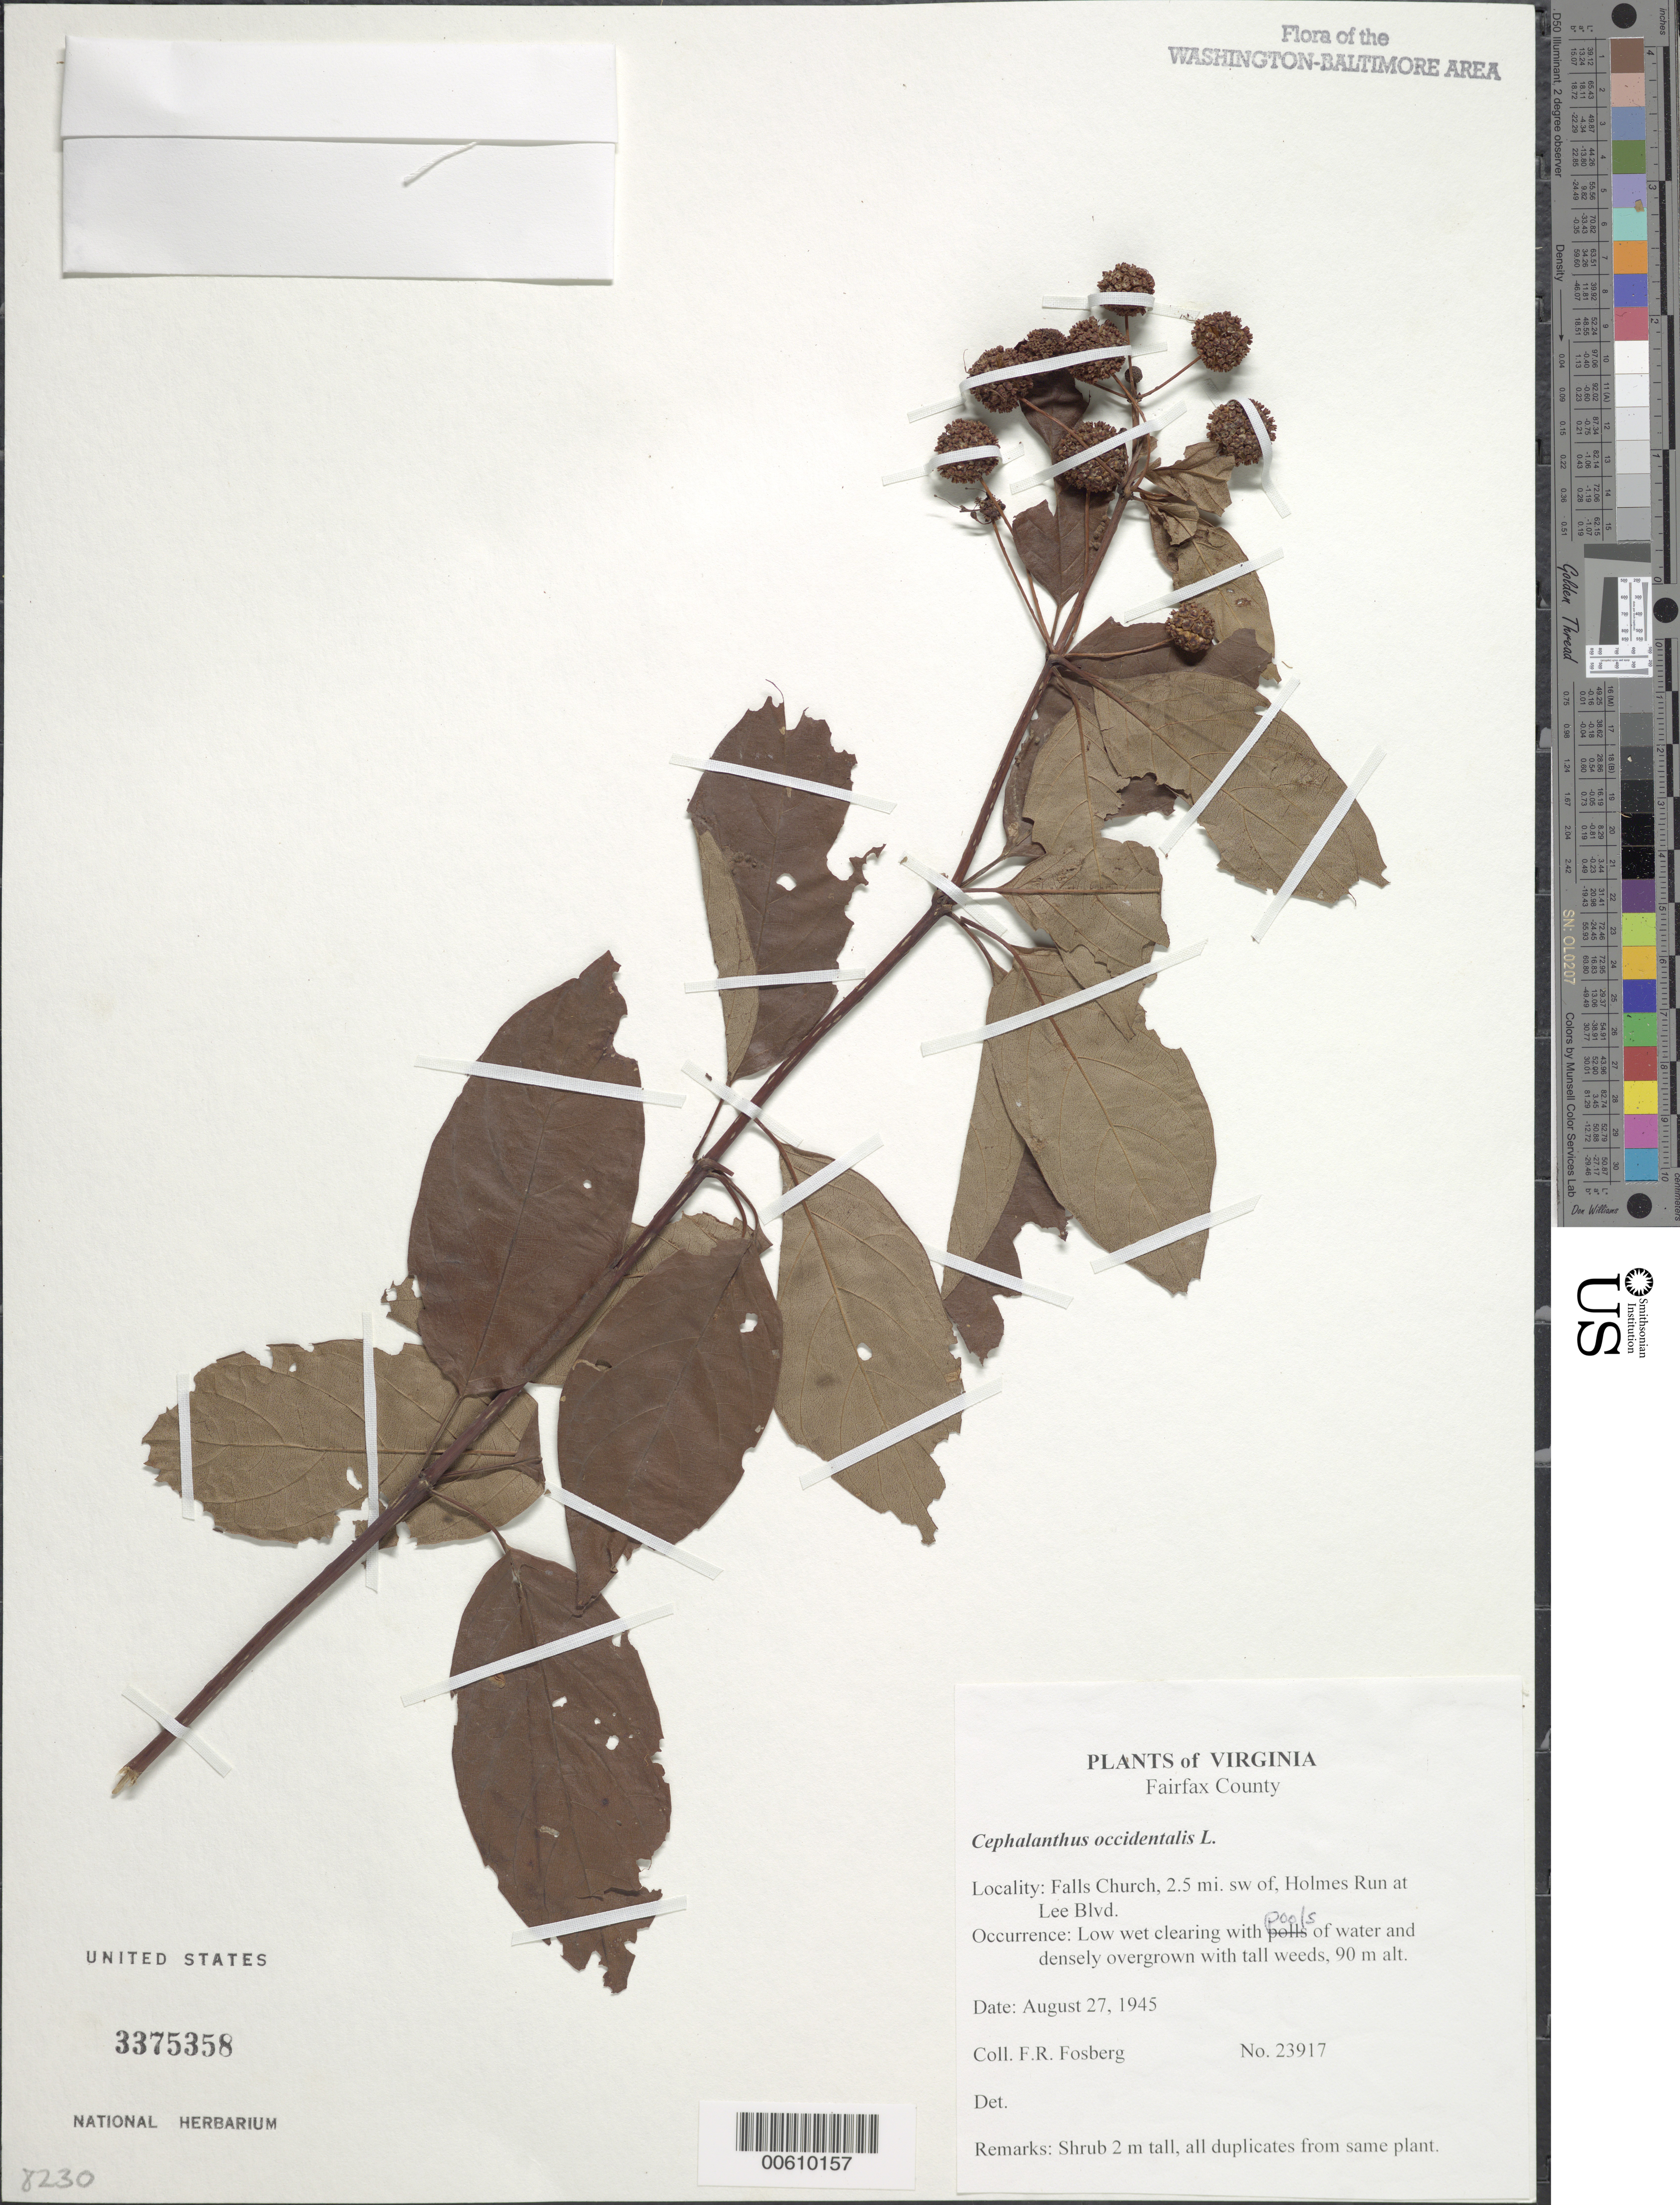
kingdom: Plantae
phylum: Tracheophyta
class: Magnoliopsida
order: Gentianales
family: Rubiaceae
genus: Cephalanthus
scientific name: Cephalanthus occidentalis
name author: L.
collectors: F. R. Fosberg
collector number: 23917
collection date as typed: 27 Aug 1945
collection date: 1945-08-27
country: United States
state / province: Virginia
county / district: Fairfax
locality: Falls Church, 2.5 mi. sw of, Holmes Run at Lee Blvd.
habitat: Low wet clearing with pools of water and densely overgrown with tall weeds, 90 m alt.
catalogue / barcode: US 3375358